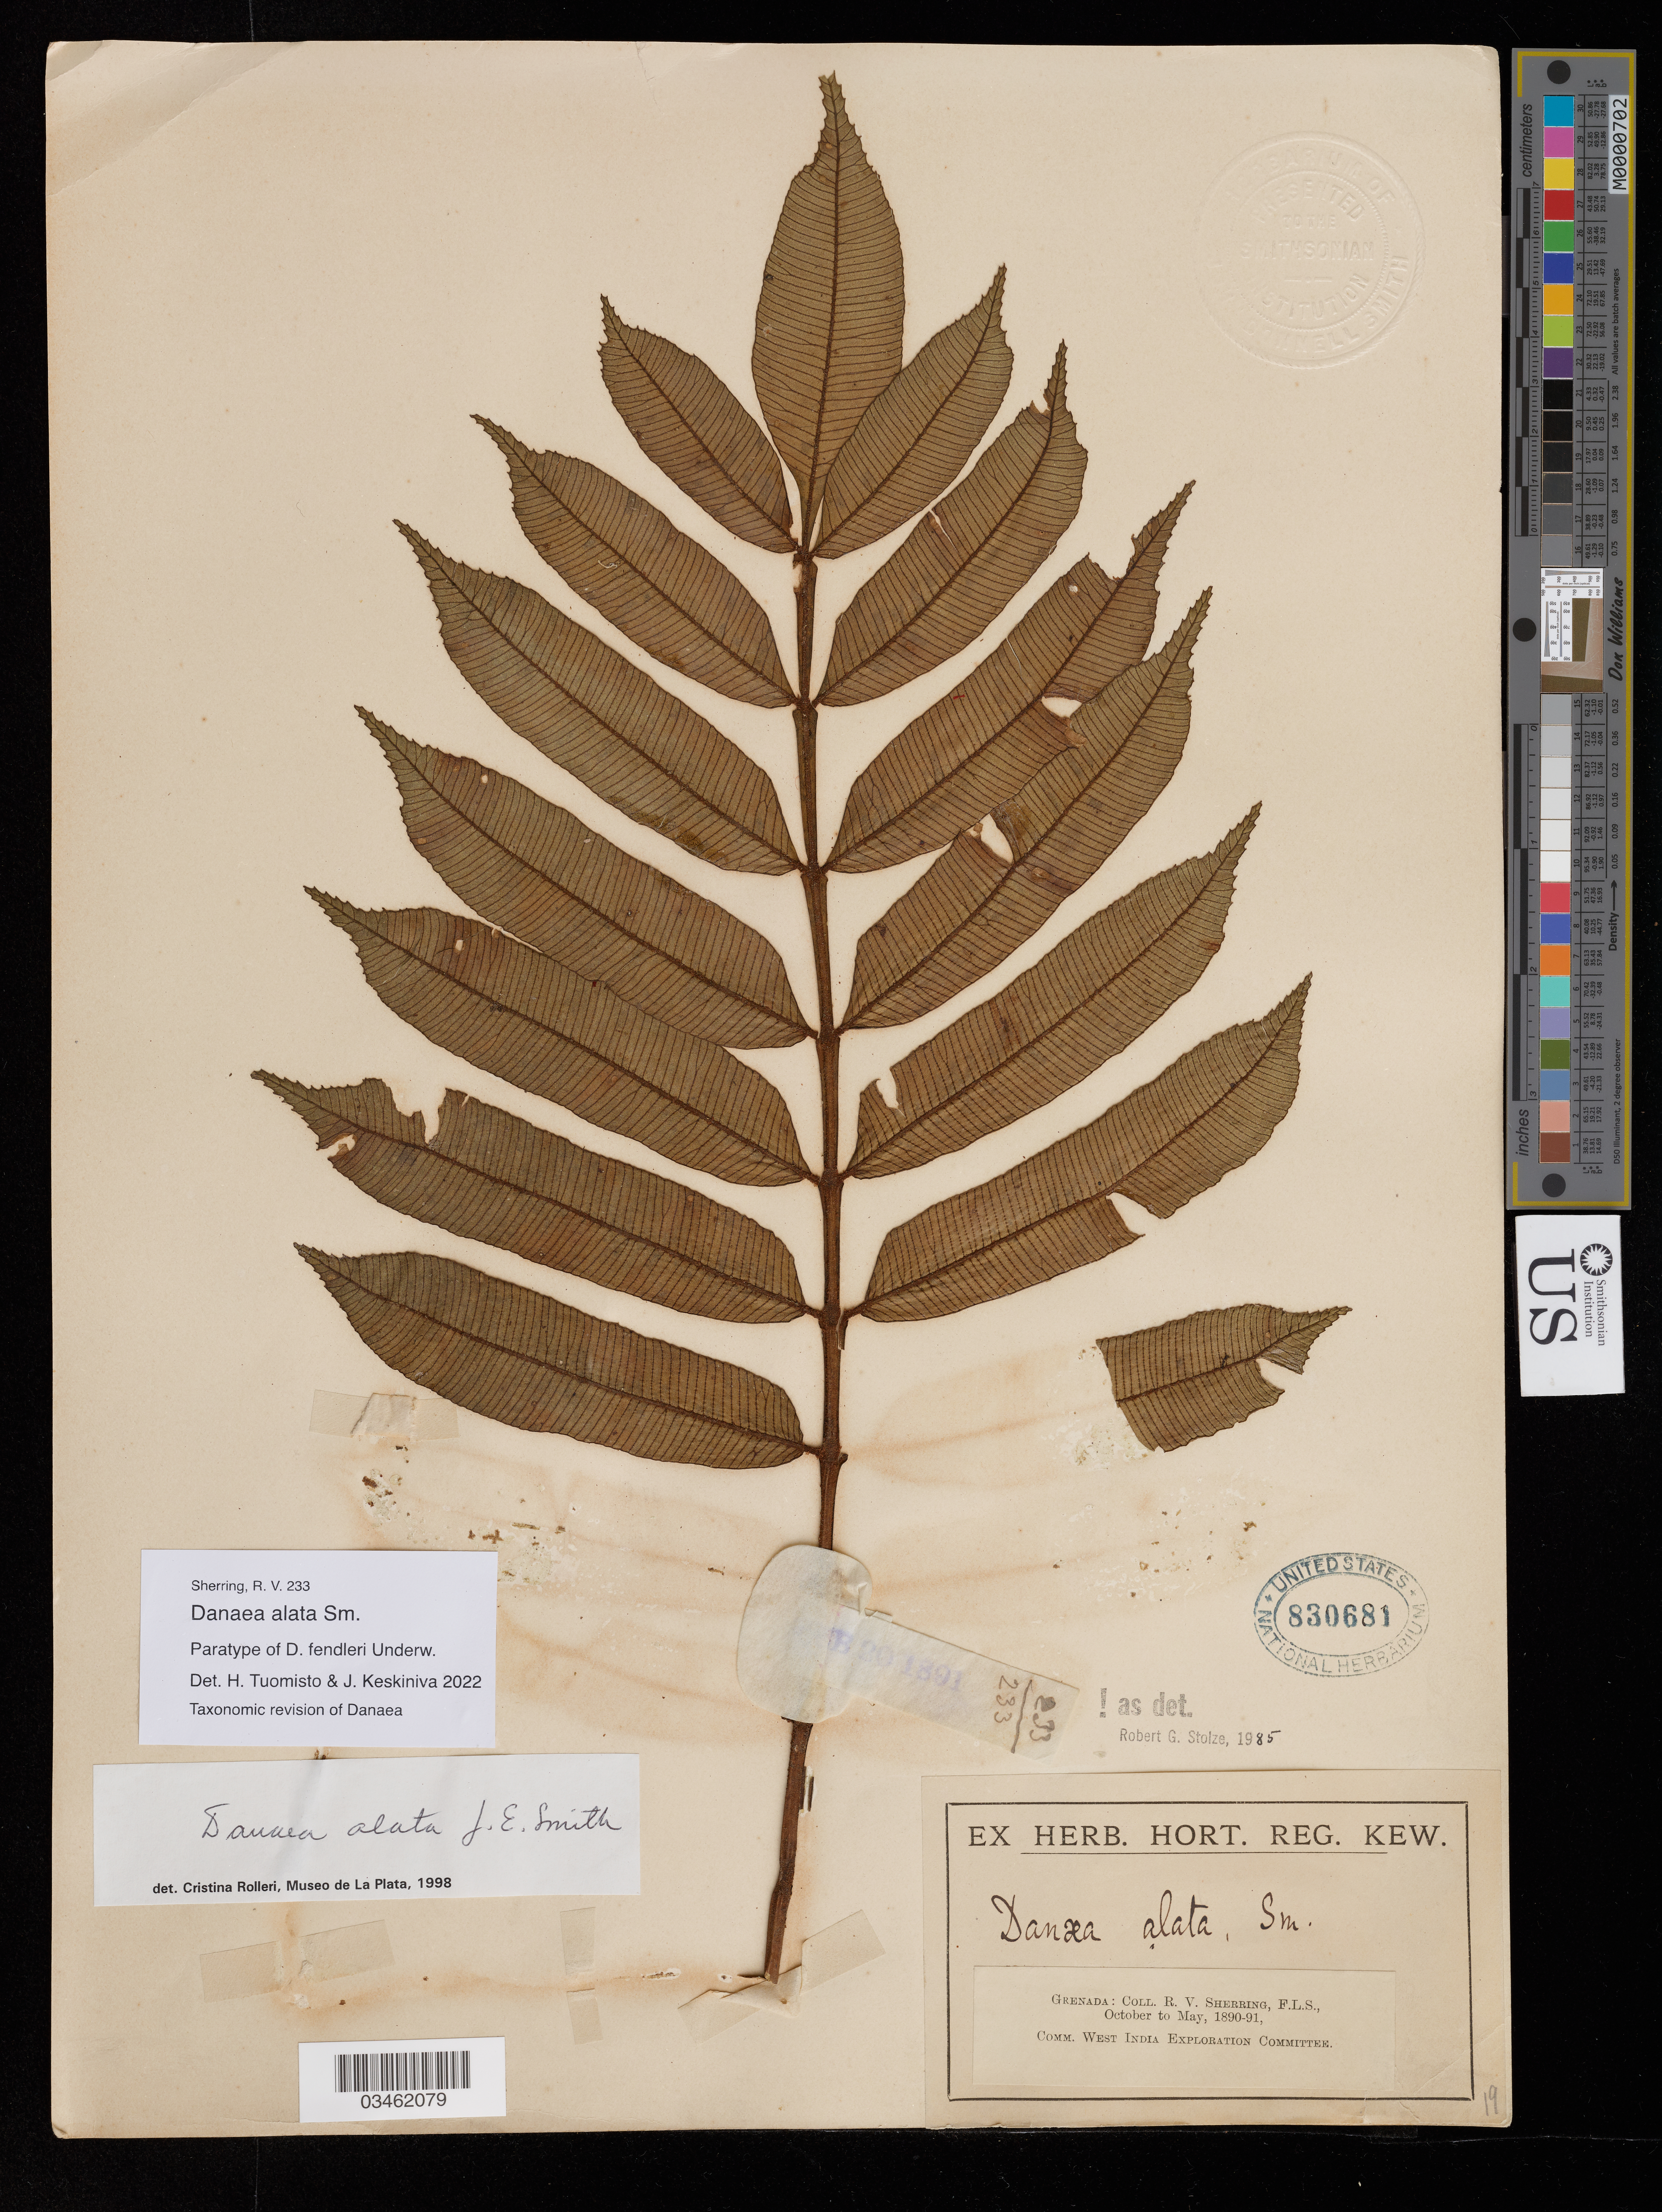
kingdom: Plantae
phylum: Tracheophyta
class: Polypodiopsida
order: Marattiales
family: Marattiaceae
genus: Danaea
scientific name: Danaea alata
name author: Sm.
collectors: R. Sherring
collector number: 19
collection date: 1890-10/1891-05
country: Grenada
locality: West India Exploration.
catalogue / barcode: US 830681